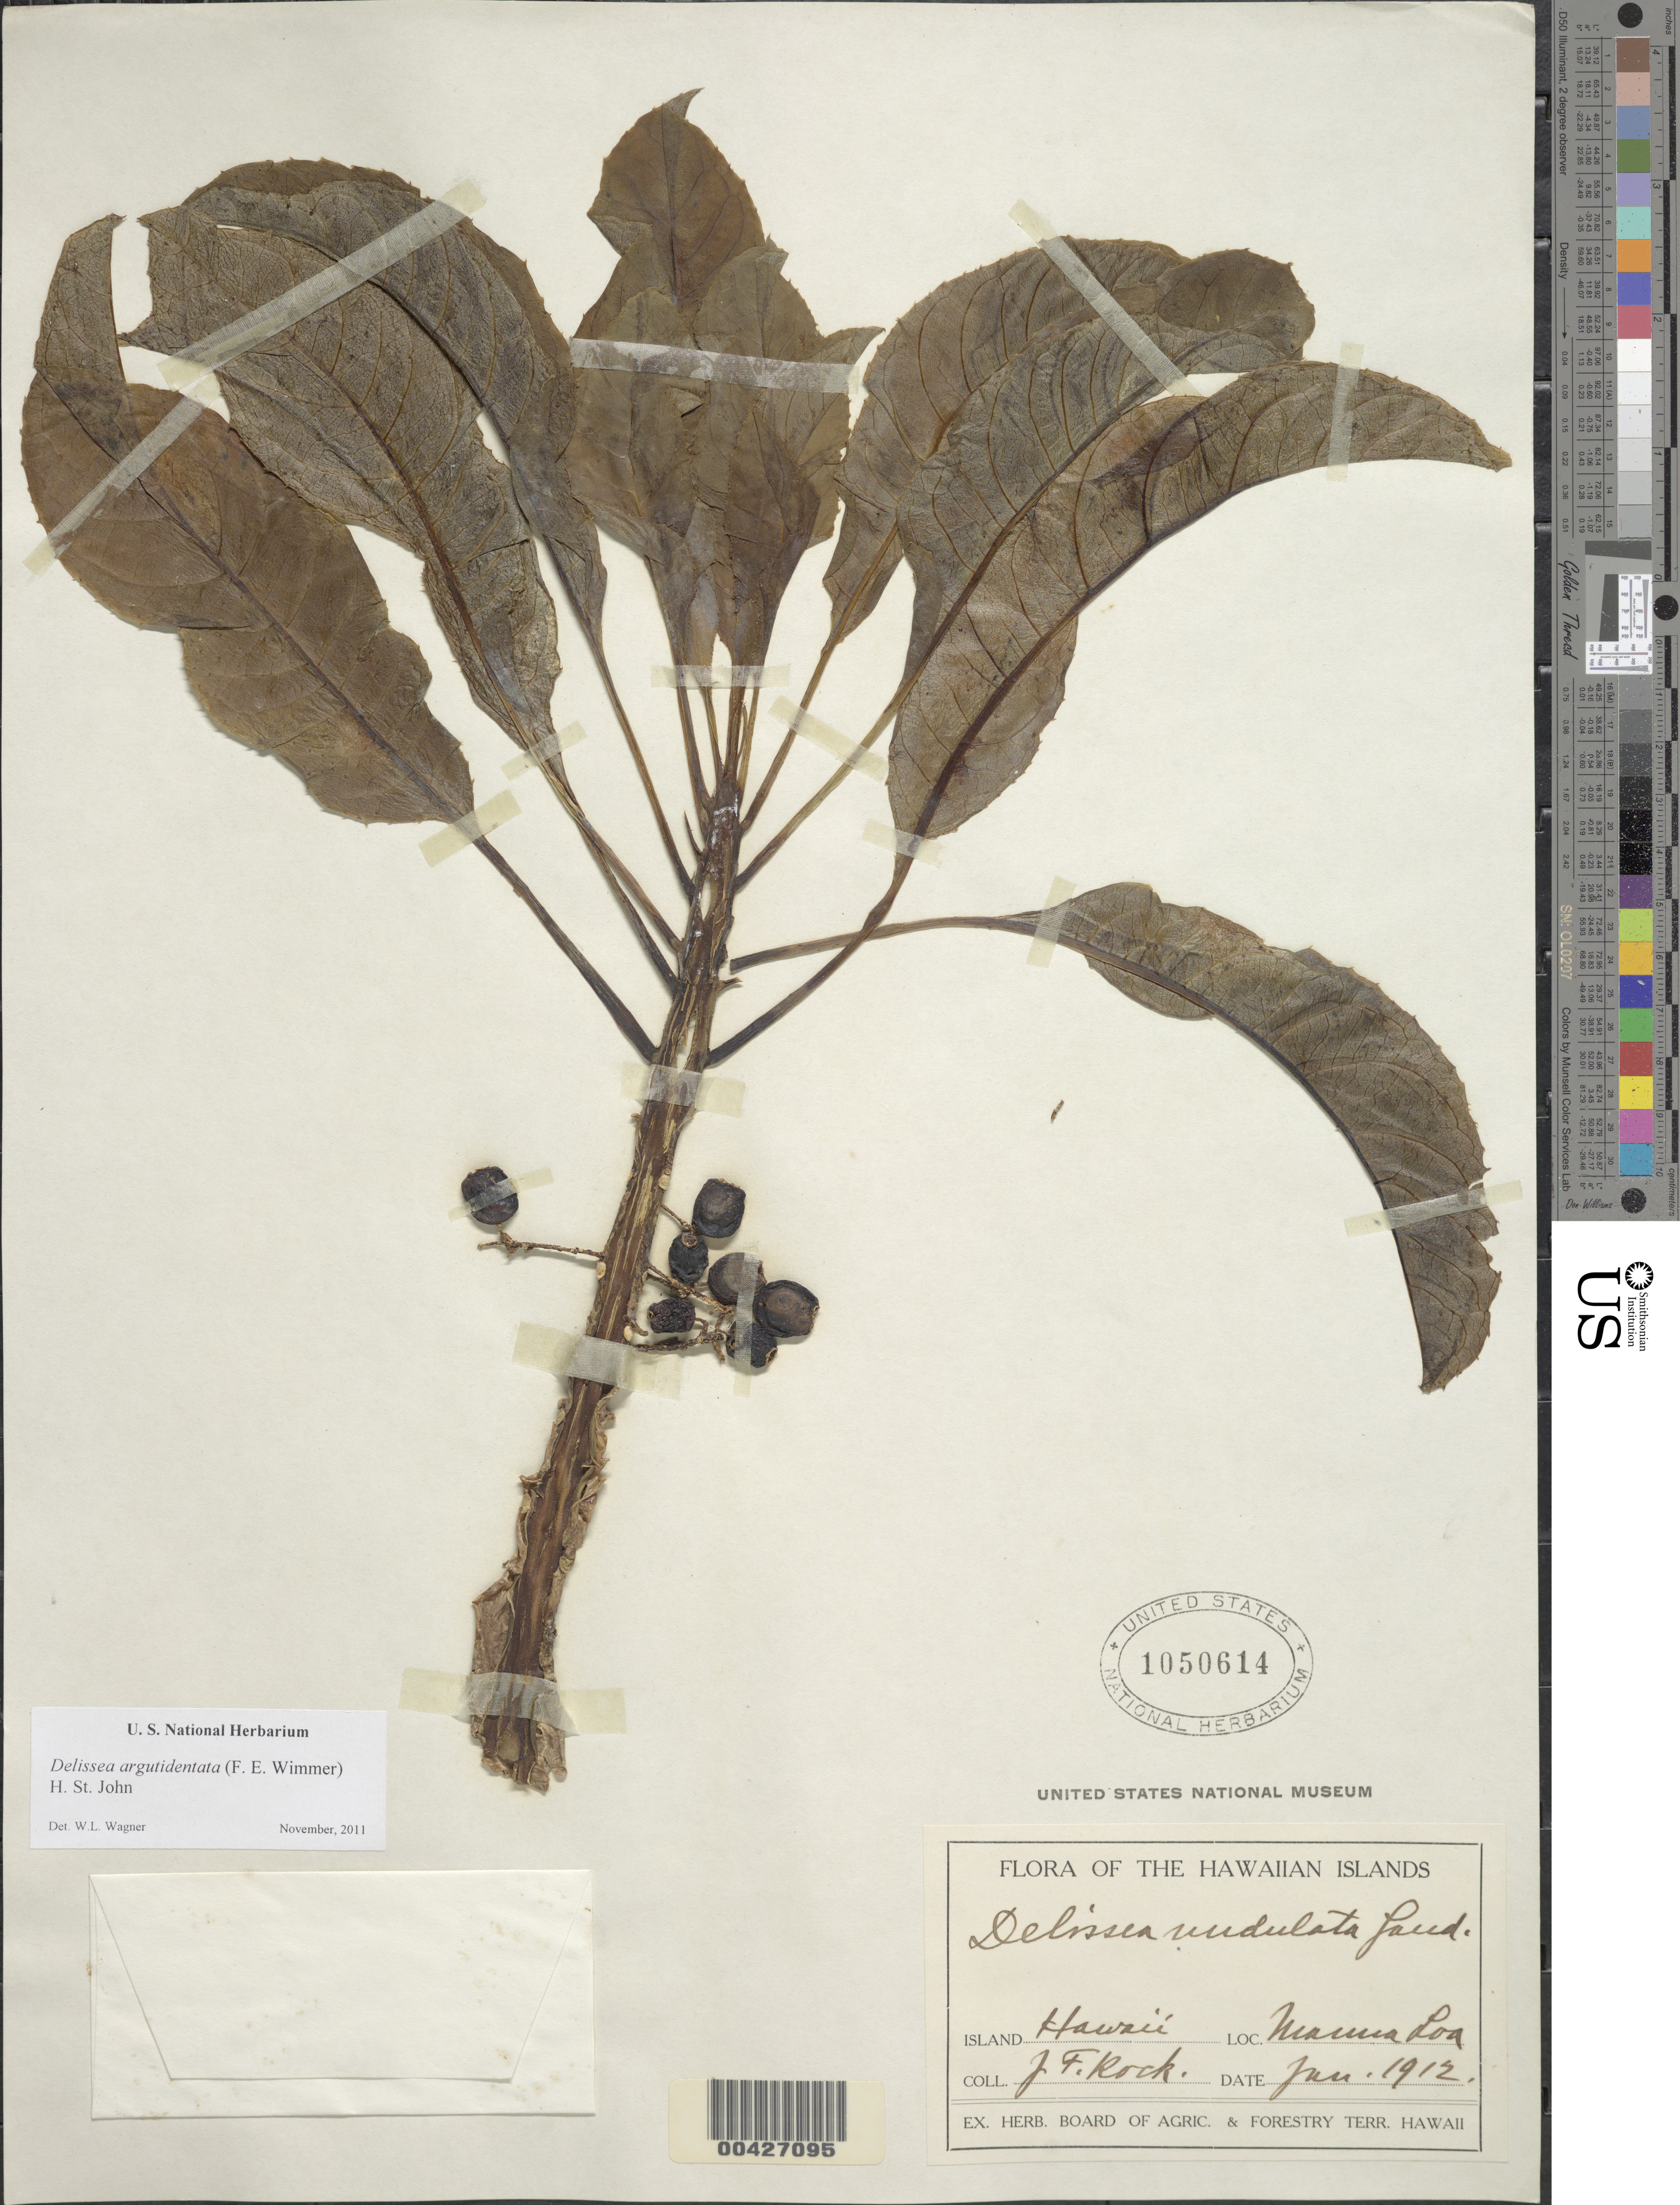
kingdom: Plantae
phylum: Tracheophyta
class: Magnoliopsida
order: Asterales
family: Campanulaceae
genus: Delissea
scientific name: Delissea argutidentata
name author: (E. Wimm.) H. St. John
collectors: J. F. Rock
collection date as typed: Jan 1912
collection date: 1912-01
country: United States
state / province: Hawaii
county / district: Hawaii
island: Hawaii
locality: Mauna Loa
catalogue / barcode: US 1050614